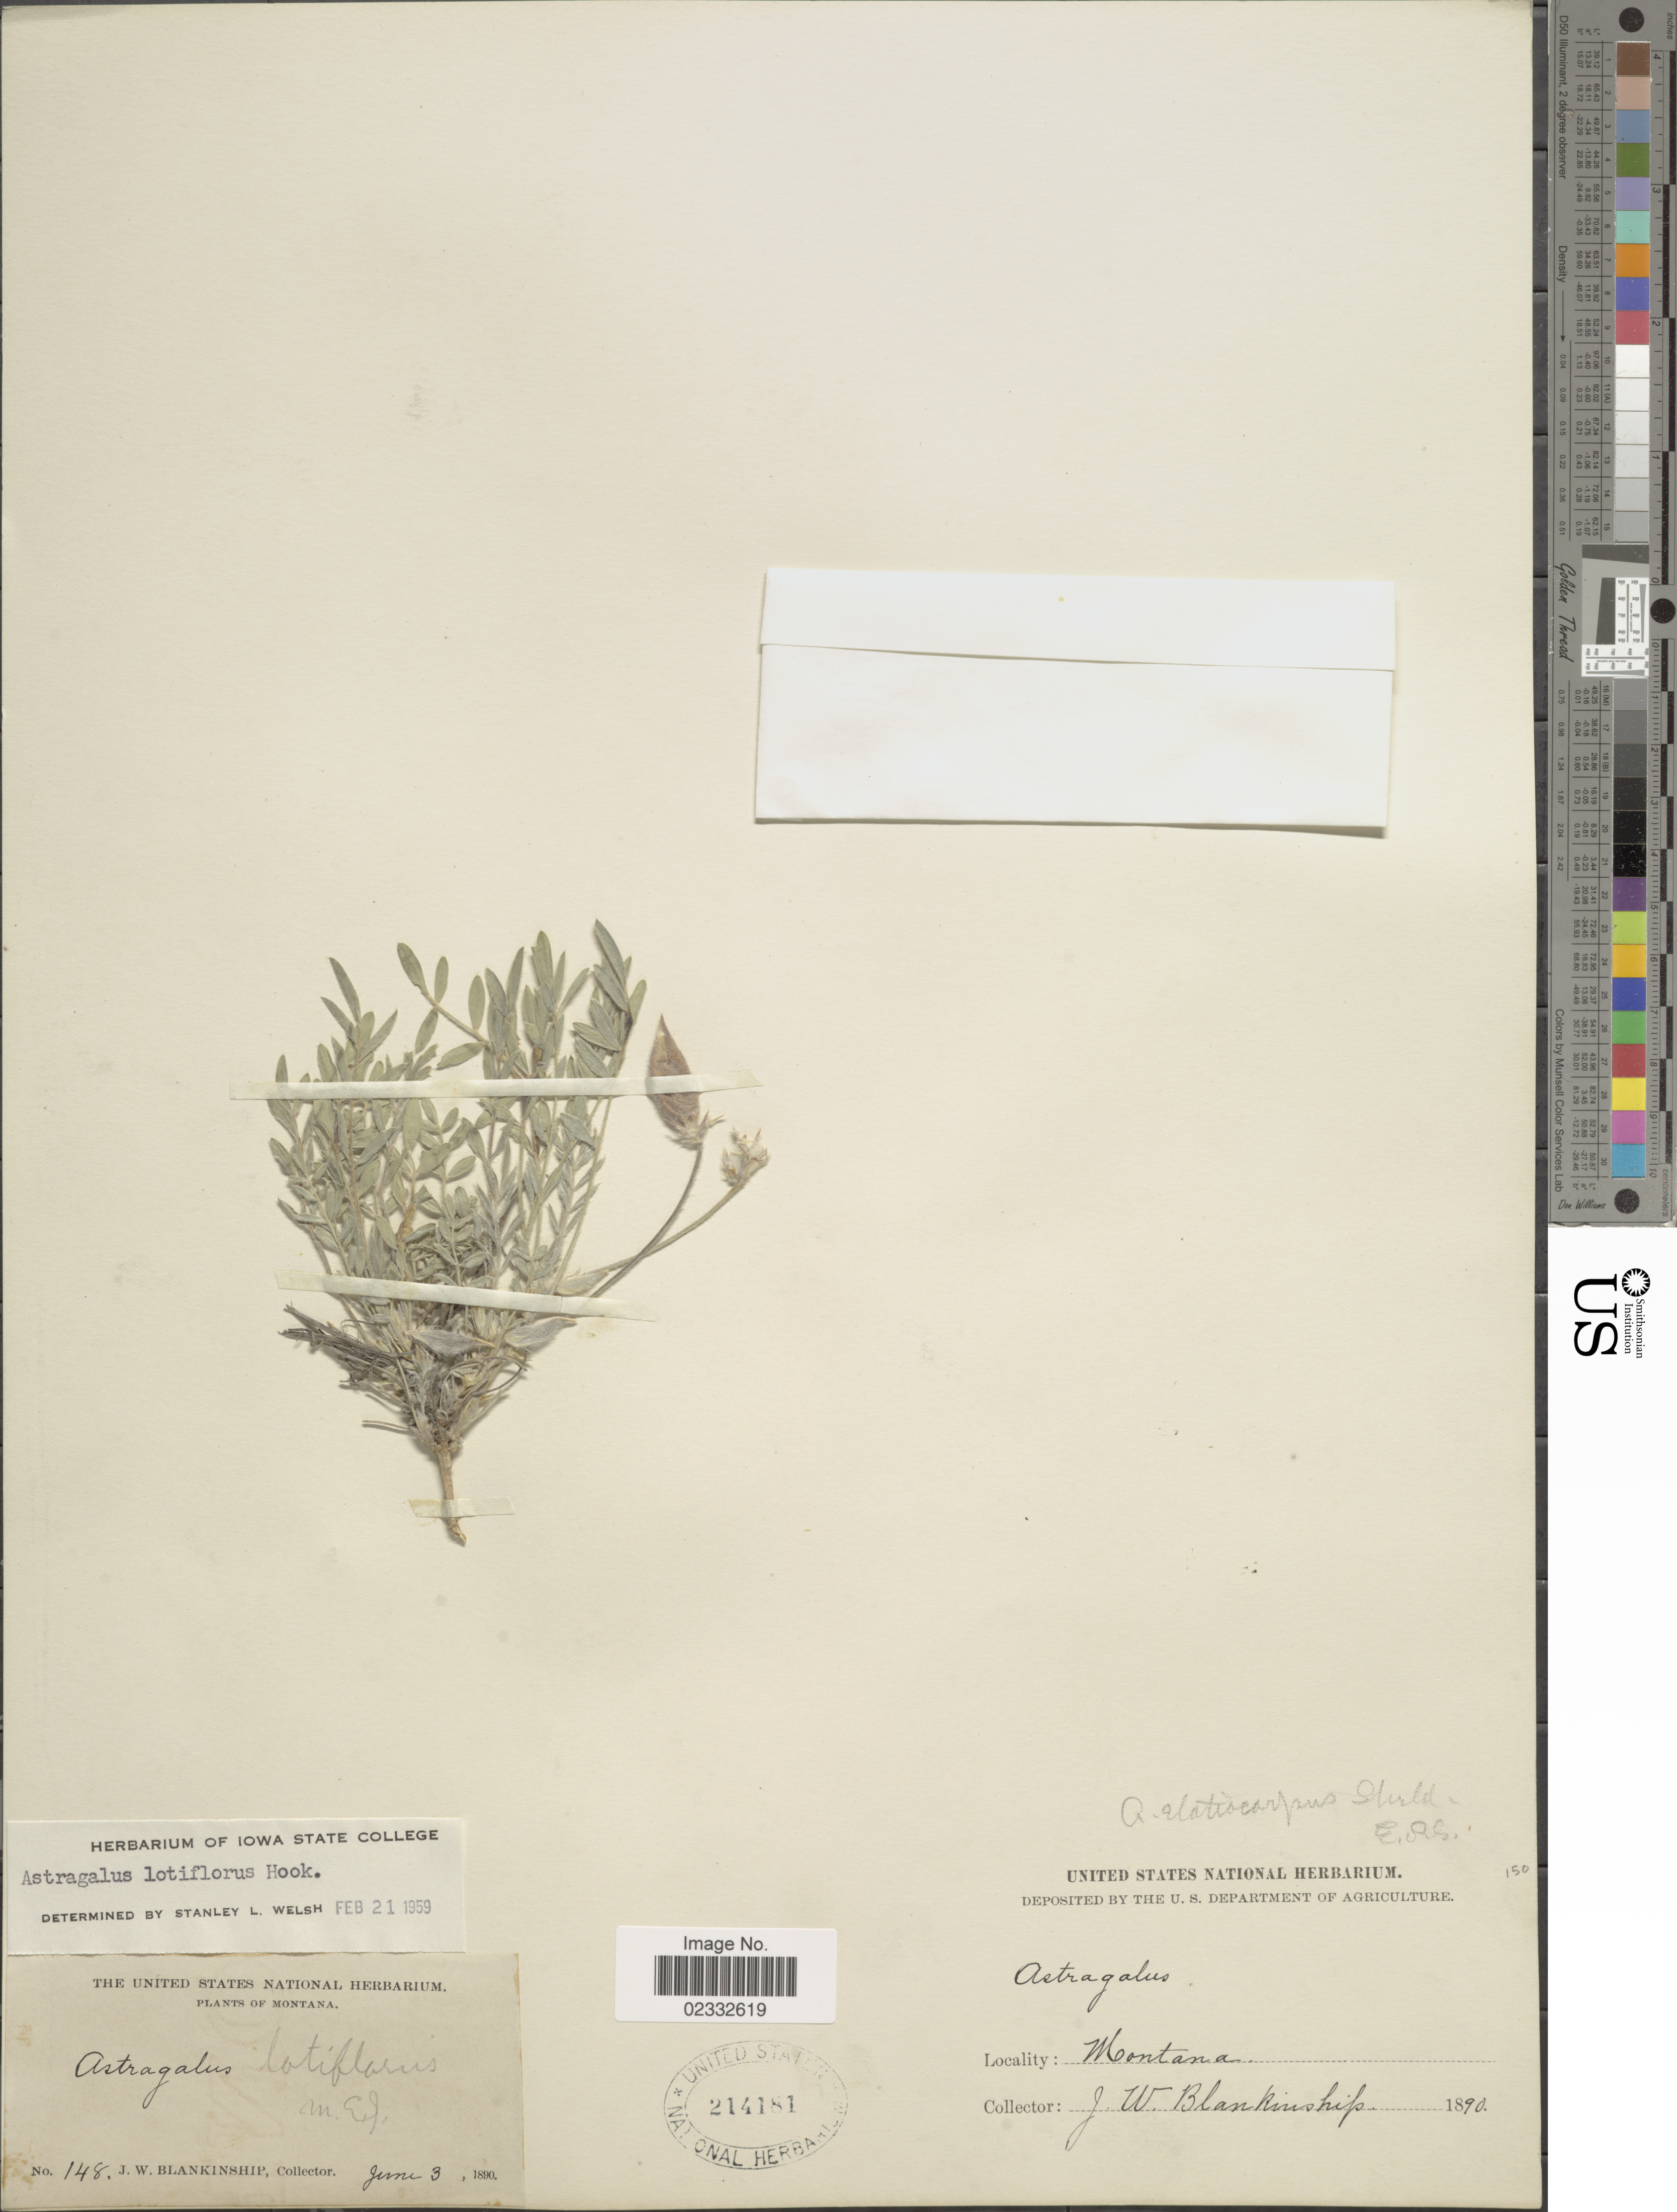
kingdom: Plantae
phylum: Tracheophyta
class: Magnoliopsida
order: Fabales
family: Fabaceae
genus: Astragalus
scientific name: Astragalus lotiflorus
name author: Hook.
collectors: J. W. Blankinship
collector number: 148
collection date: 1890-06-03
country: United States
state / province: Montana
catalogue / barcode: US 214181